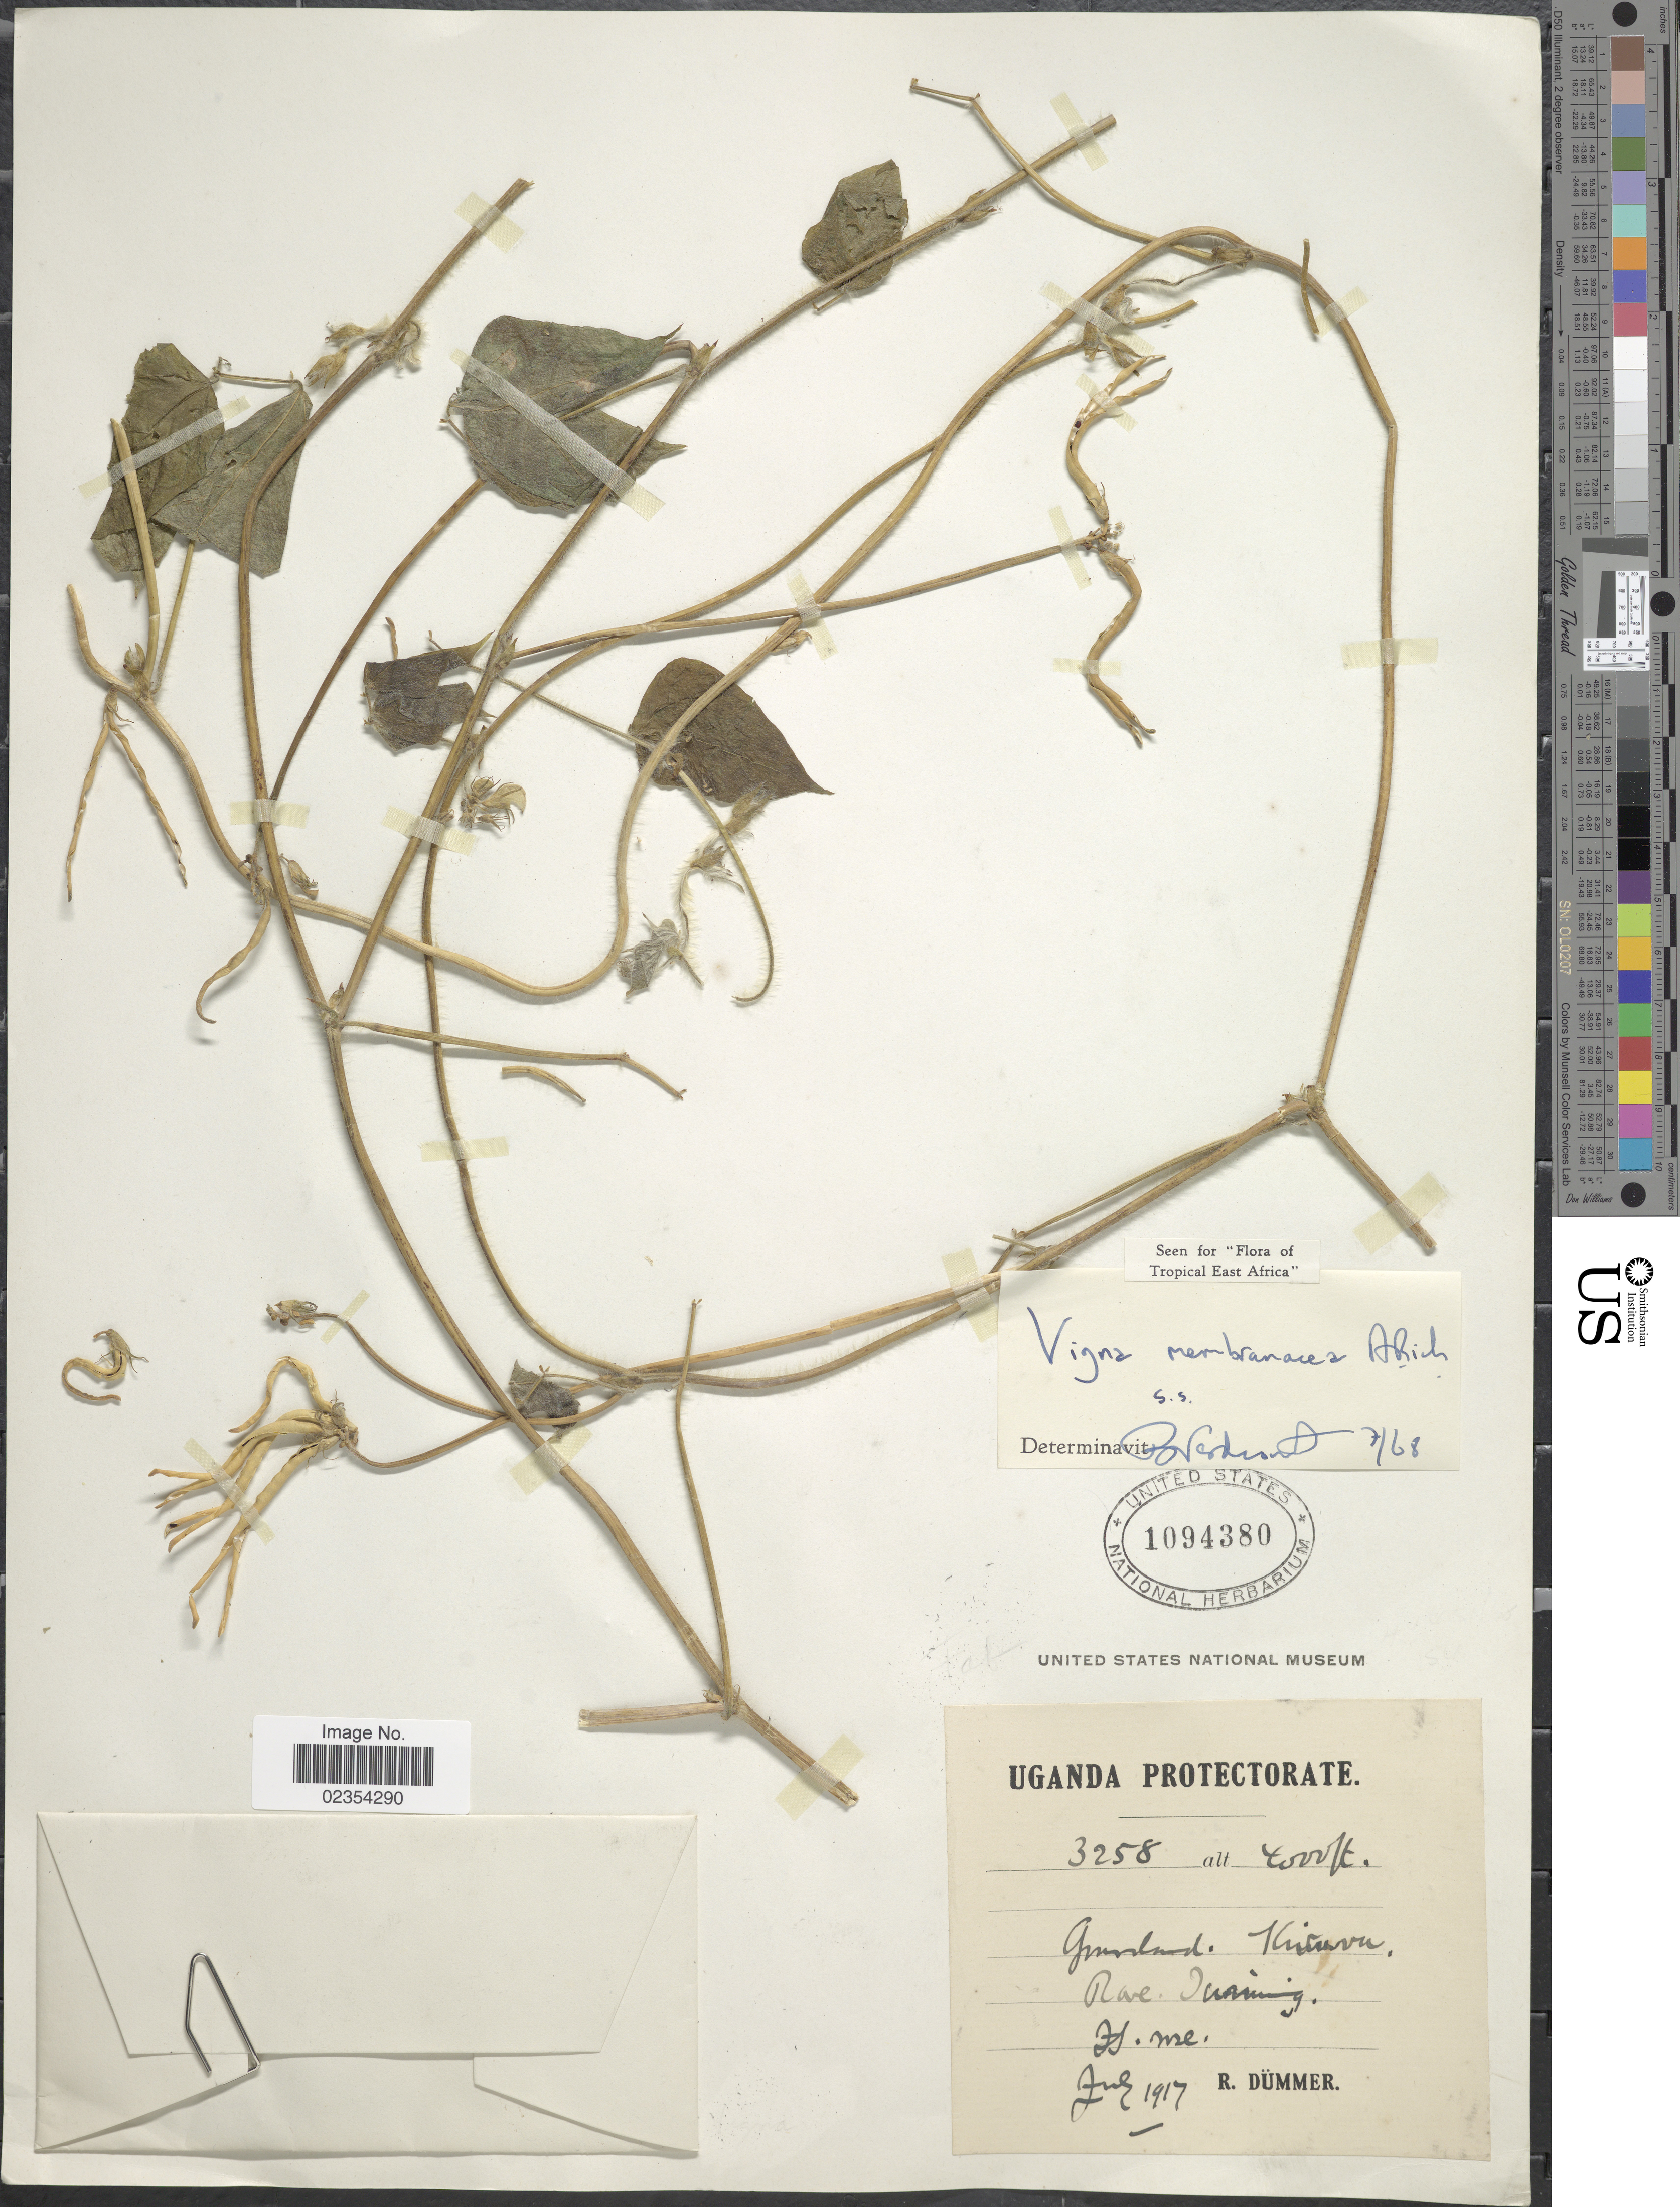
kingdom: Plantae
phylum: Tracheophyta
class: Magnoliopsida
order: Fabales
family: Fabaceae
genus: Vigna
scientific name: Vigna membranacea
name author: A. Rich.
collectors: R. A. Dümmer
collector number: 3258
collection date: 1917-07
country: Uganda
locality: Ugande Protectorate, Kivuvu.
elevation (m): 1219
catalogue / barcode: US 1094380